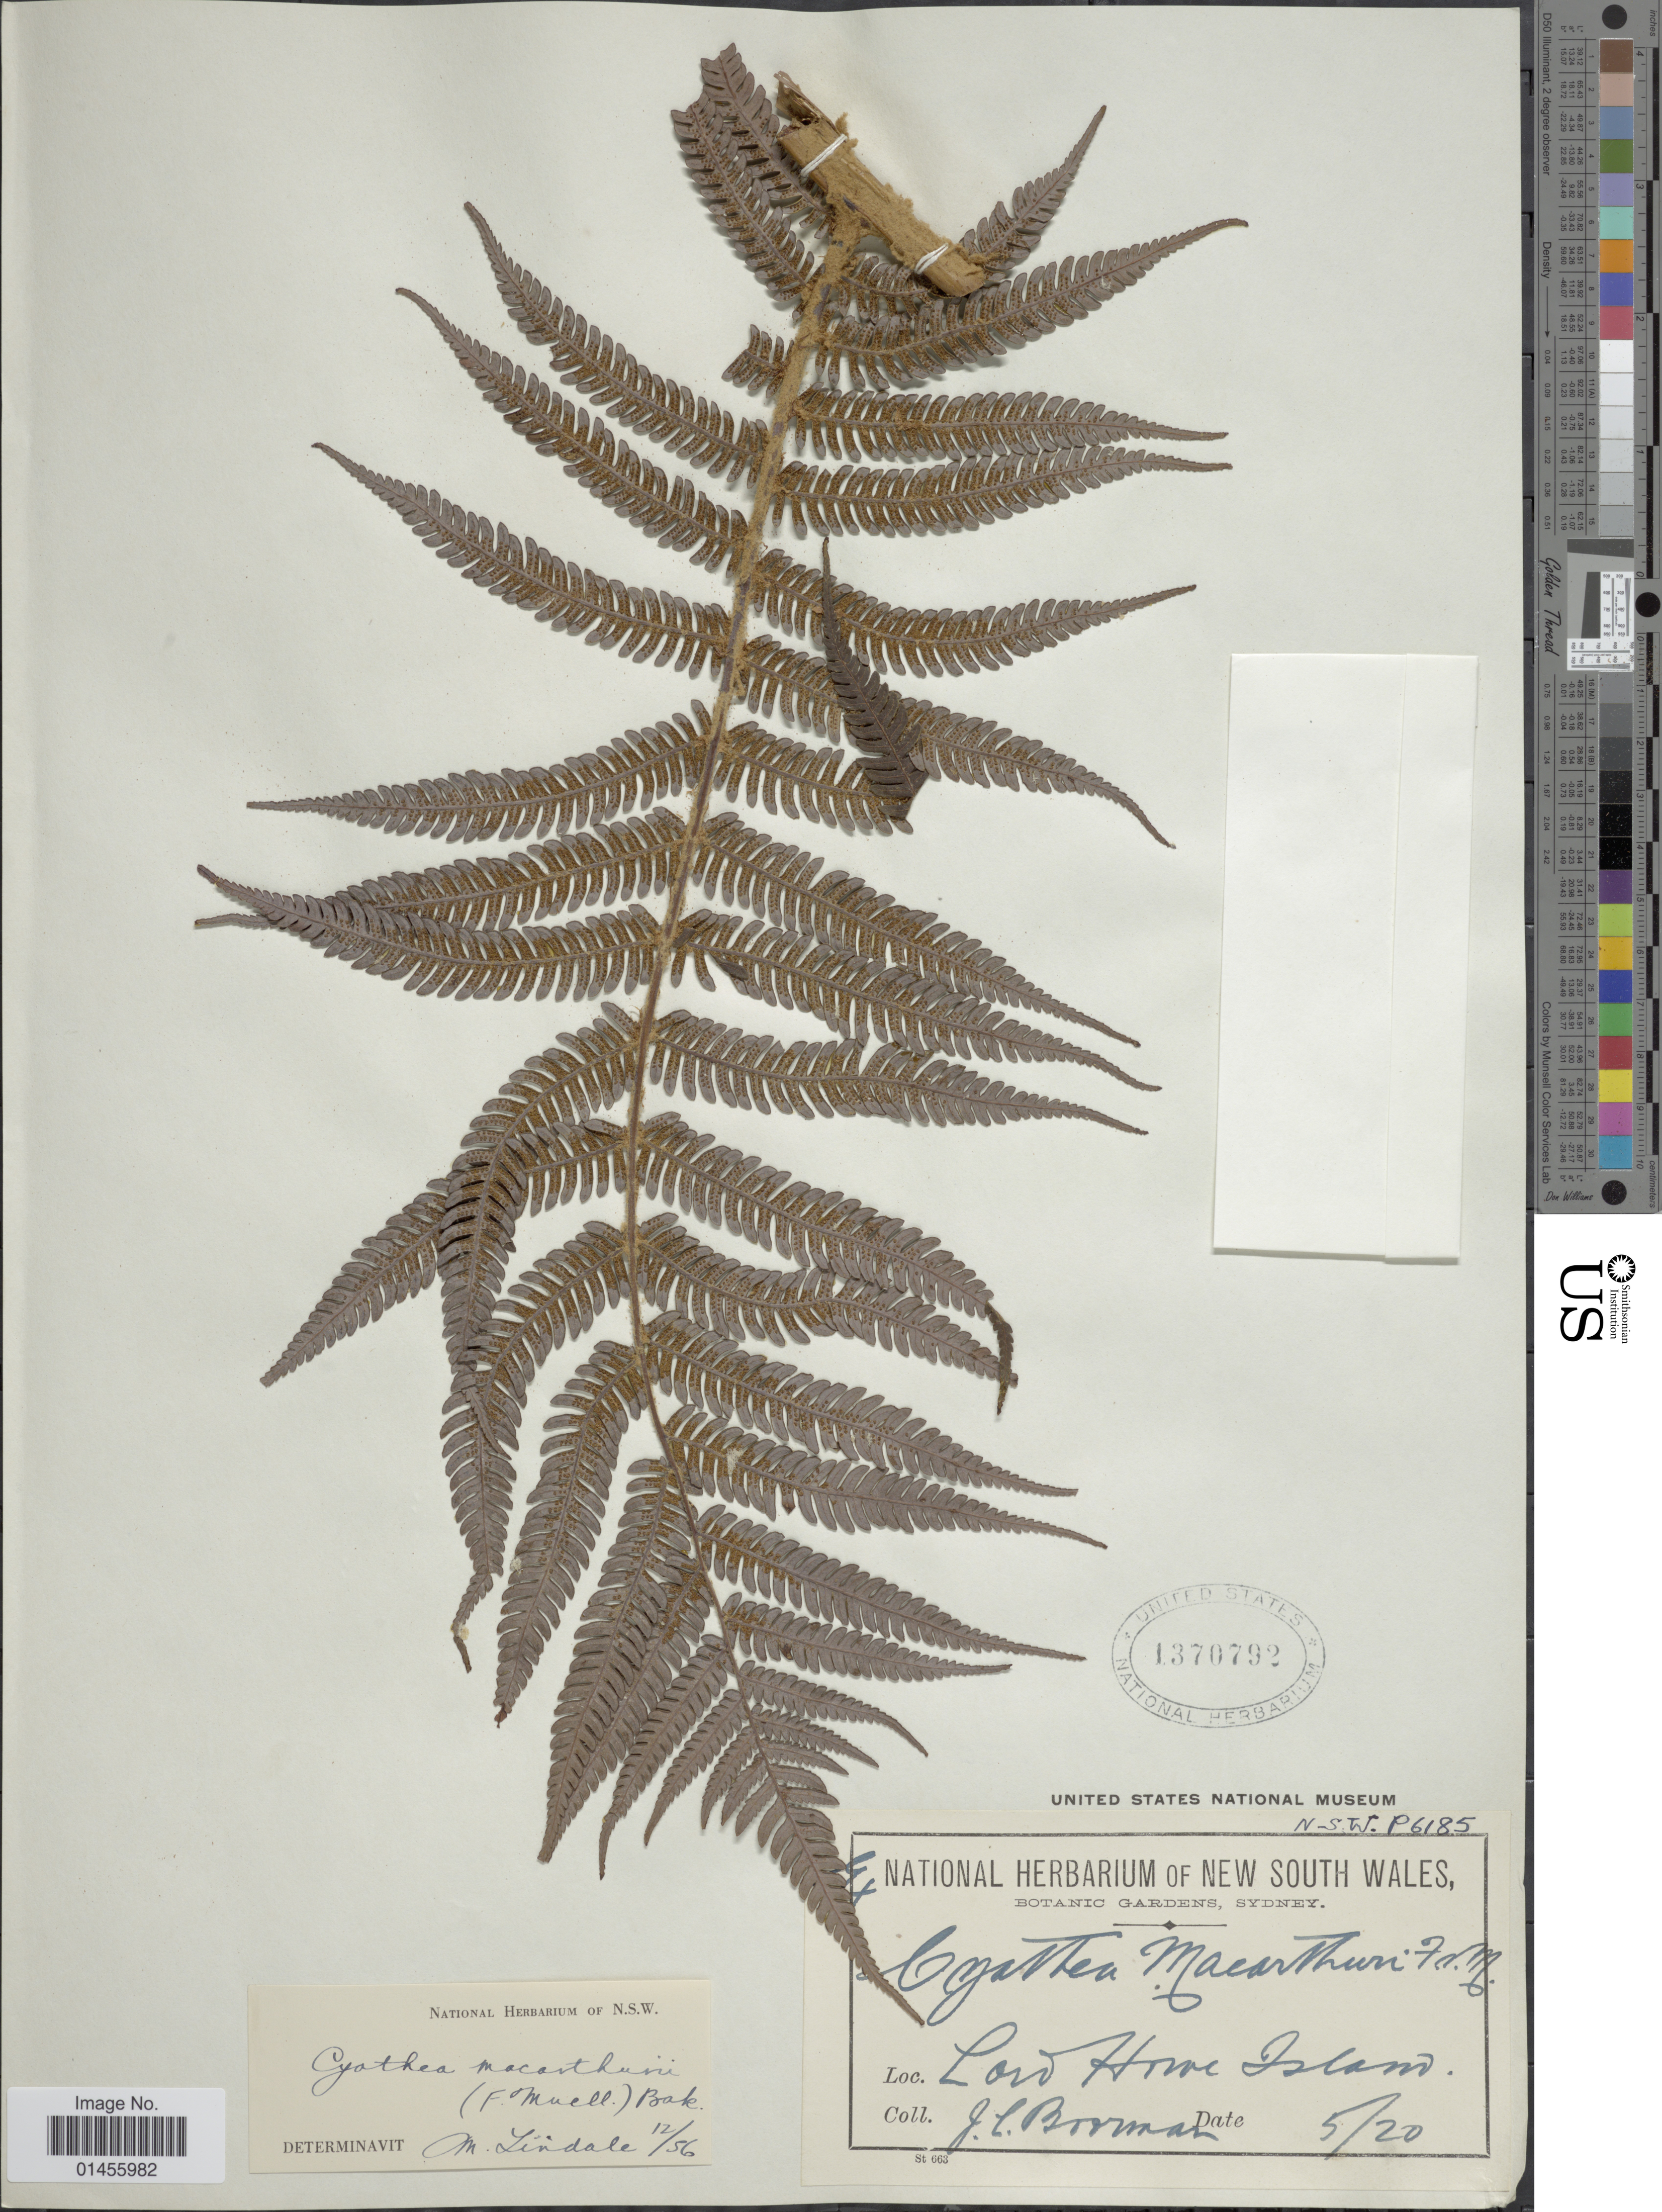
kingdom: Plantae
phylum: Tracheophyta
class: Polypodiopsida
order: Cyatheales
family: Cyatheaceae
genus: Alsophila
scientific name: Alsophila australis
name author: R. Br.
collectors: J. Boorman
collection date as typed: Transcribed d/m/y: /5/20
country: Australia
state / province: New South Wales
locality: Lord Howe Island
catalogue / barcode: US 1370792